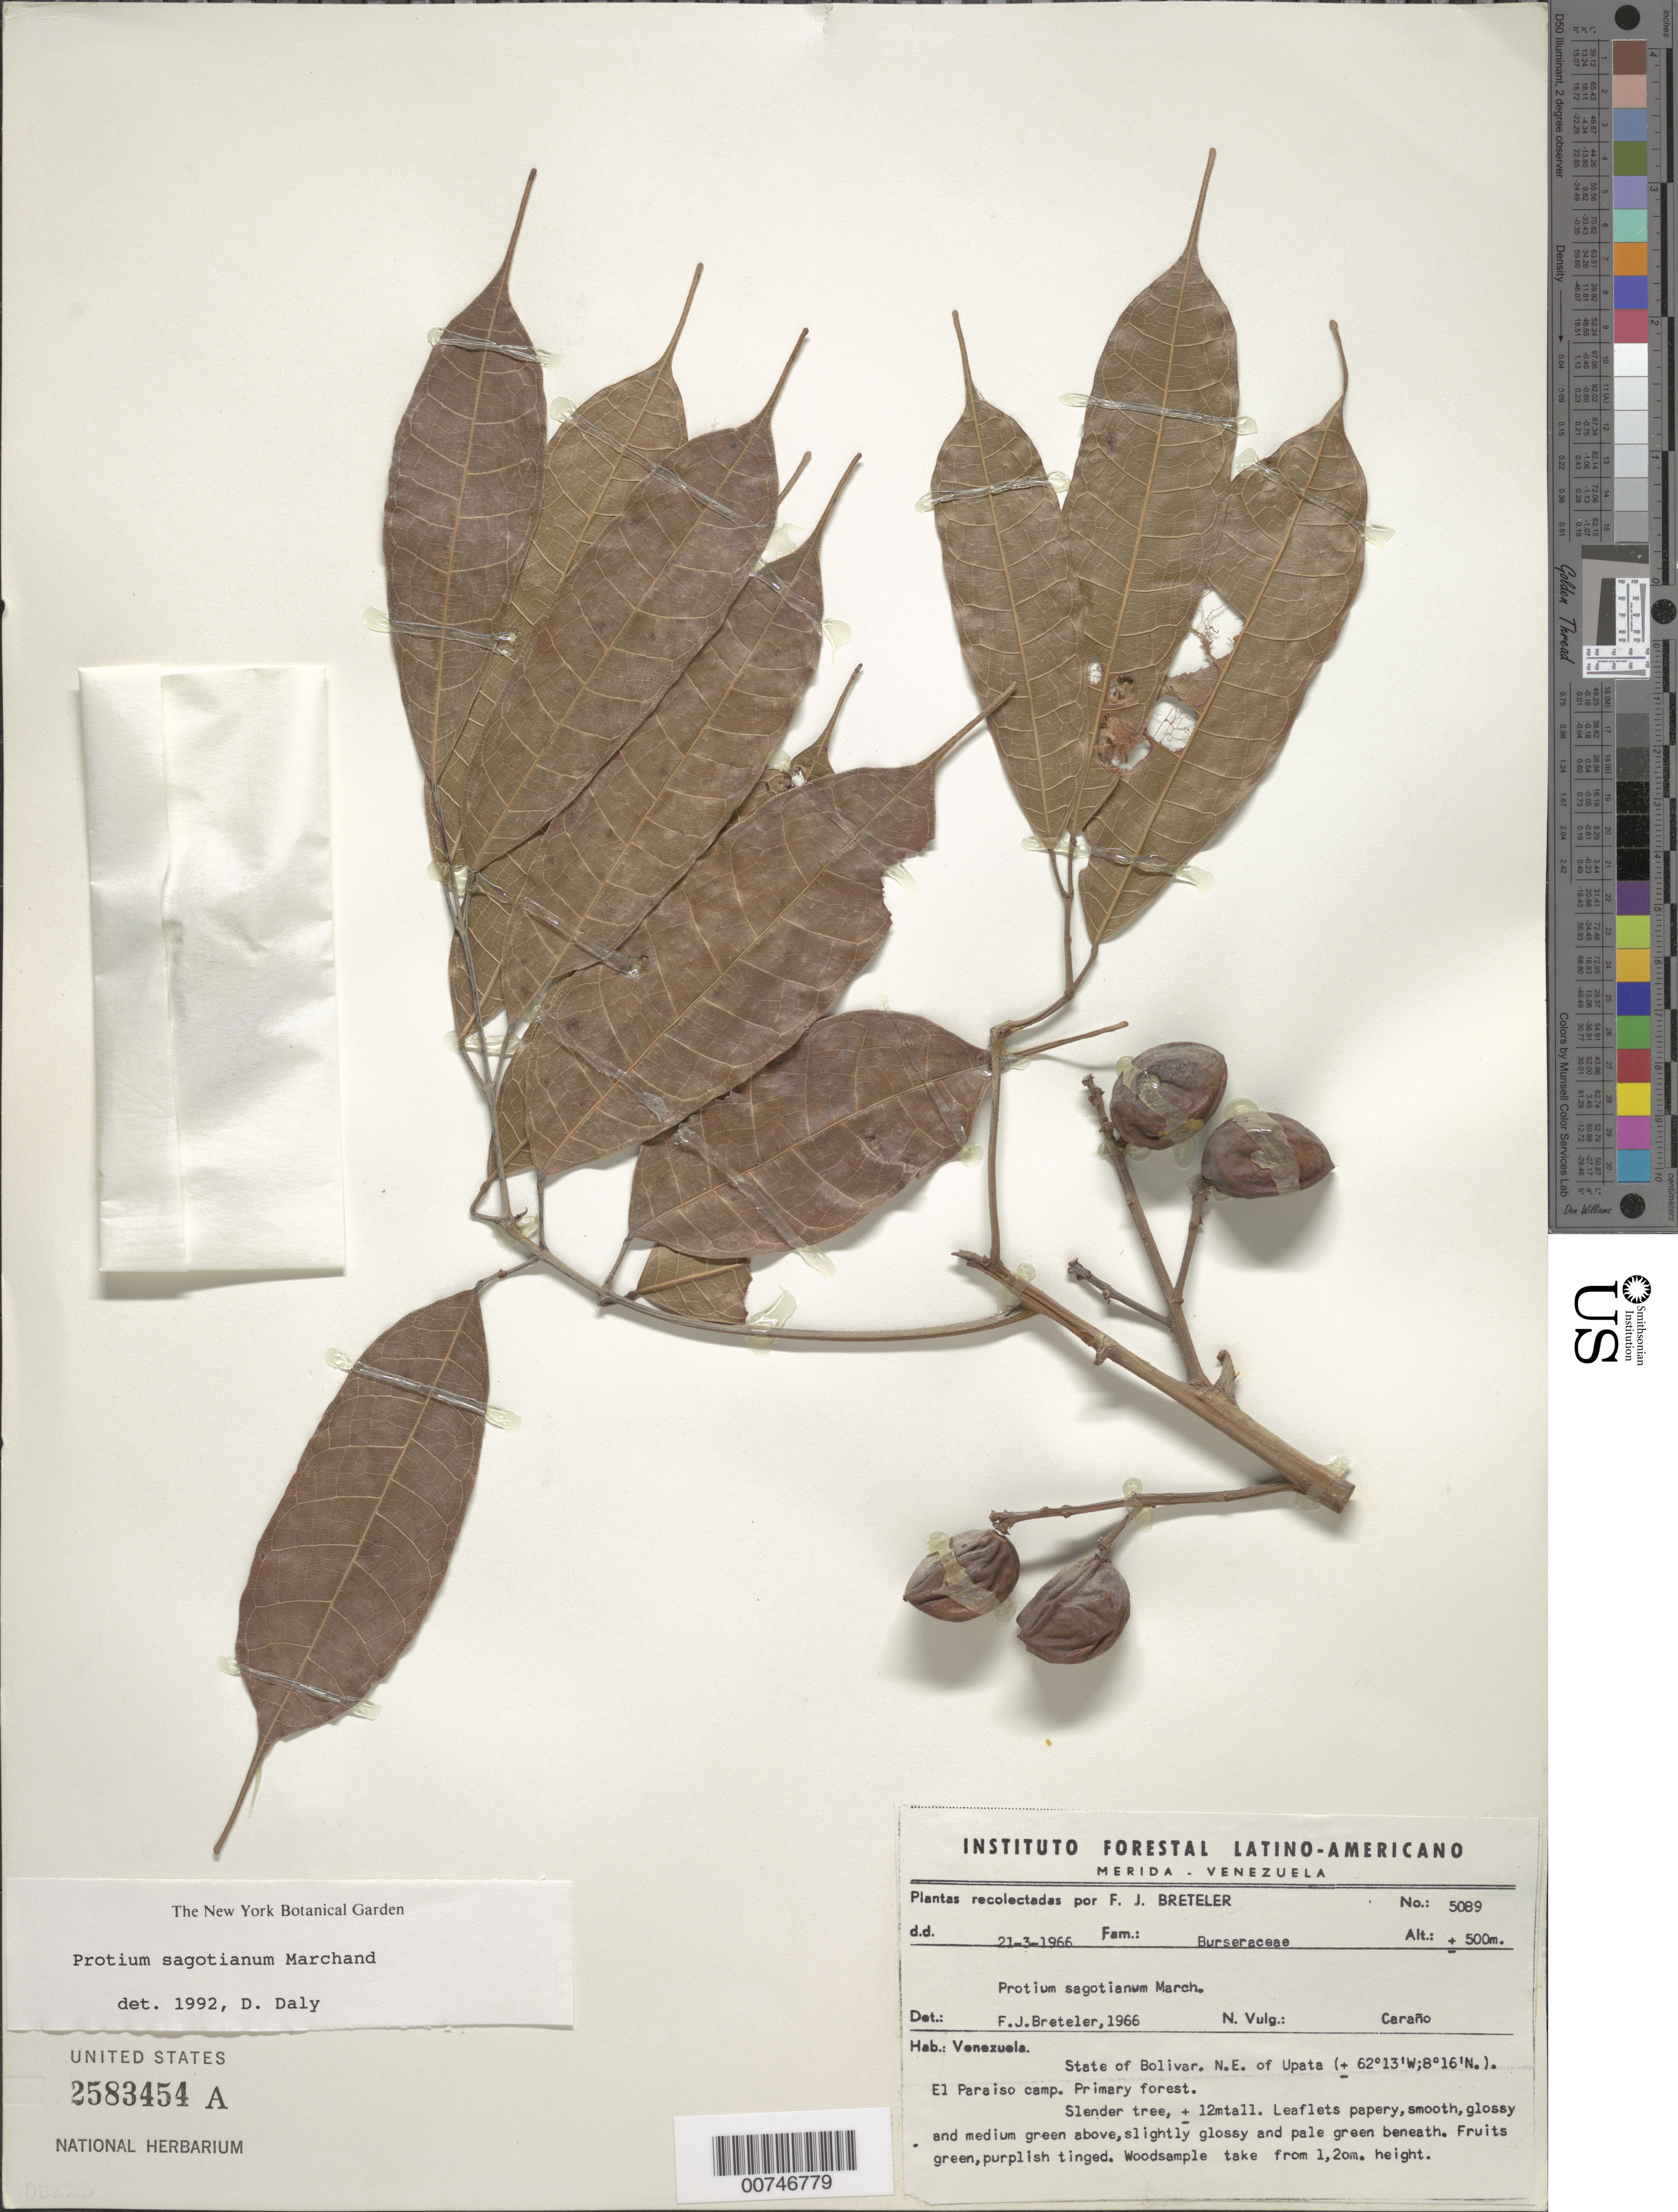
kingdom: Plantae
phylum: Tracheophyta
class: Magnoliopsida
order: Sapindales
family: Burseraceae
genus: Protium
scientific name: Protium sagotianum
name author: Marchand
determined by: Daly, D. C.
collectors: F. J. Breteler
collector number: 5089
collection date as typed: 21-Mar-66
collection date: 1966-03-21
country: Venezuela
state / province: Bolívar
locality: Upata, NE of, near El Paraiso camp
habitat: Primary forest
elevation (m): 500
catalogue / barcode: US 2583454A